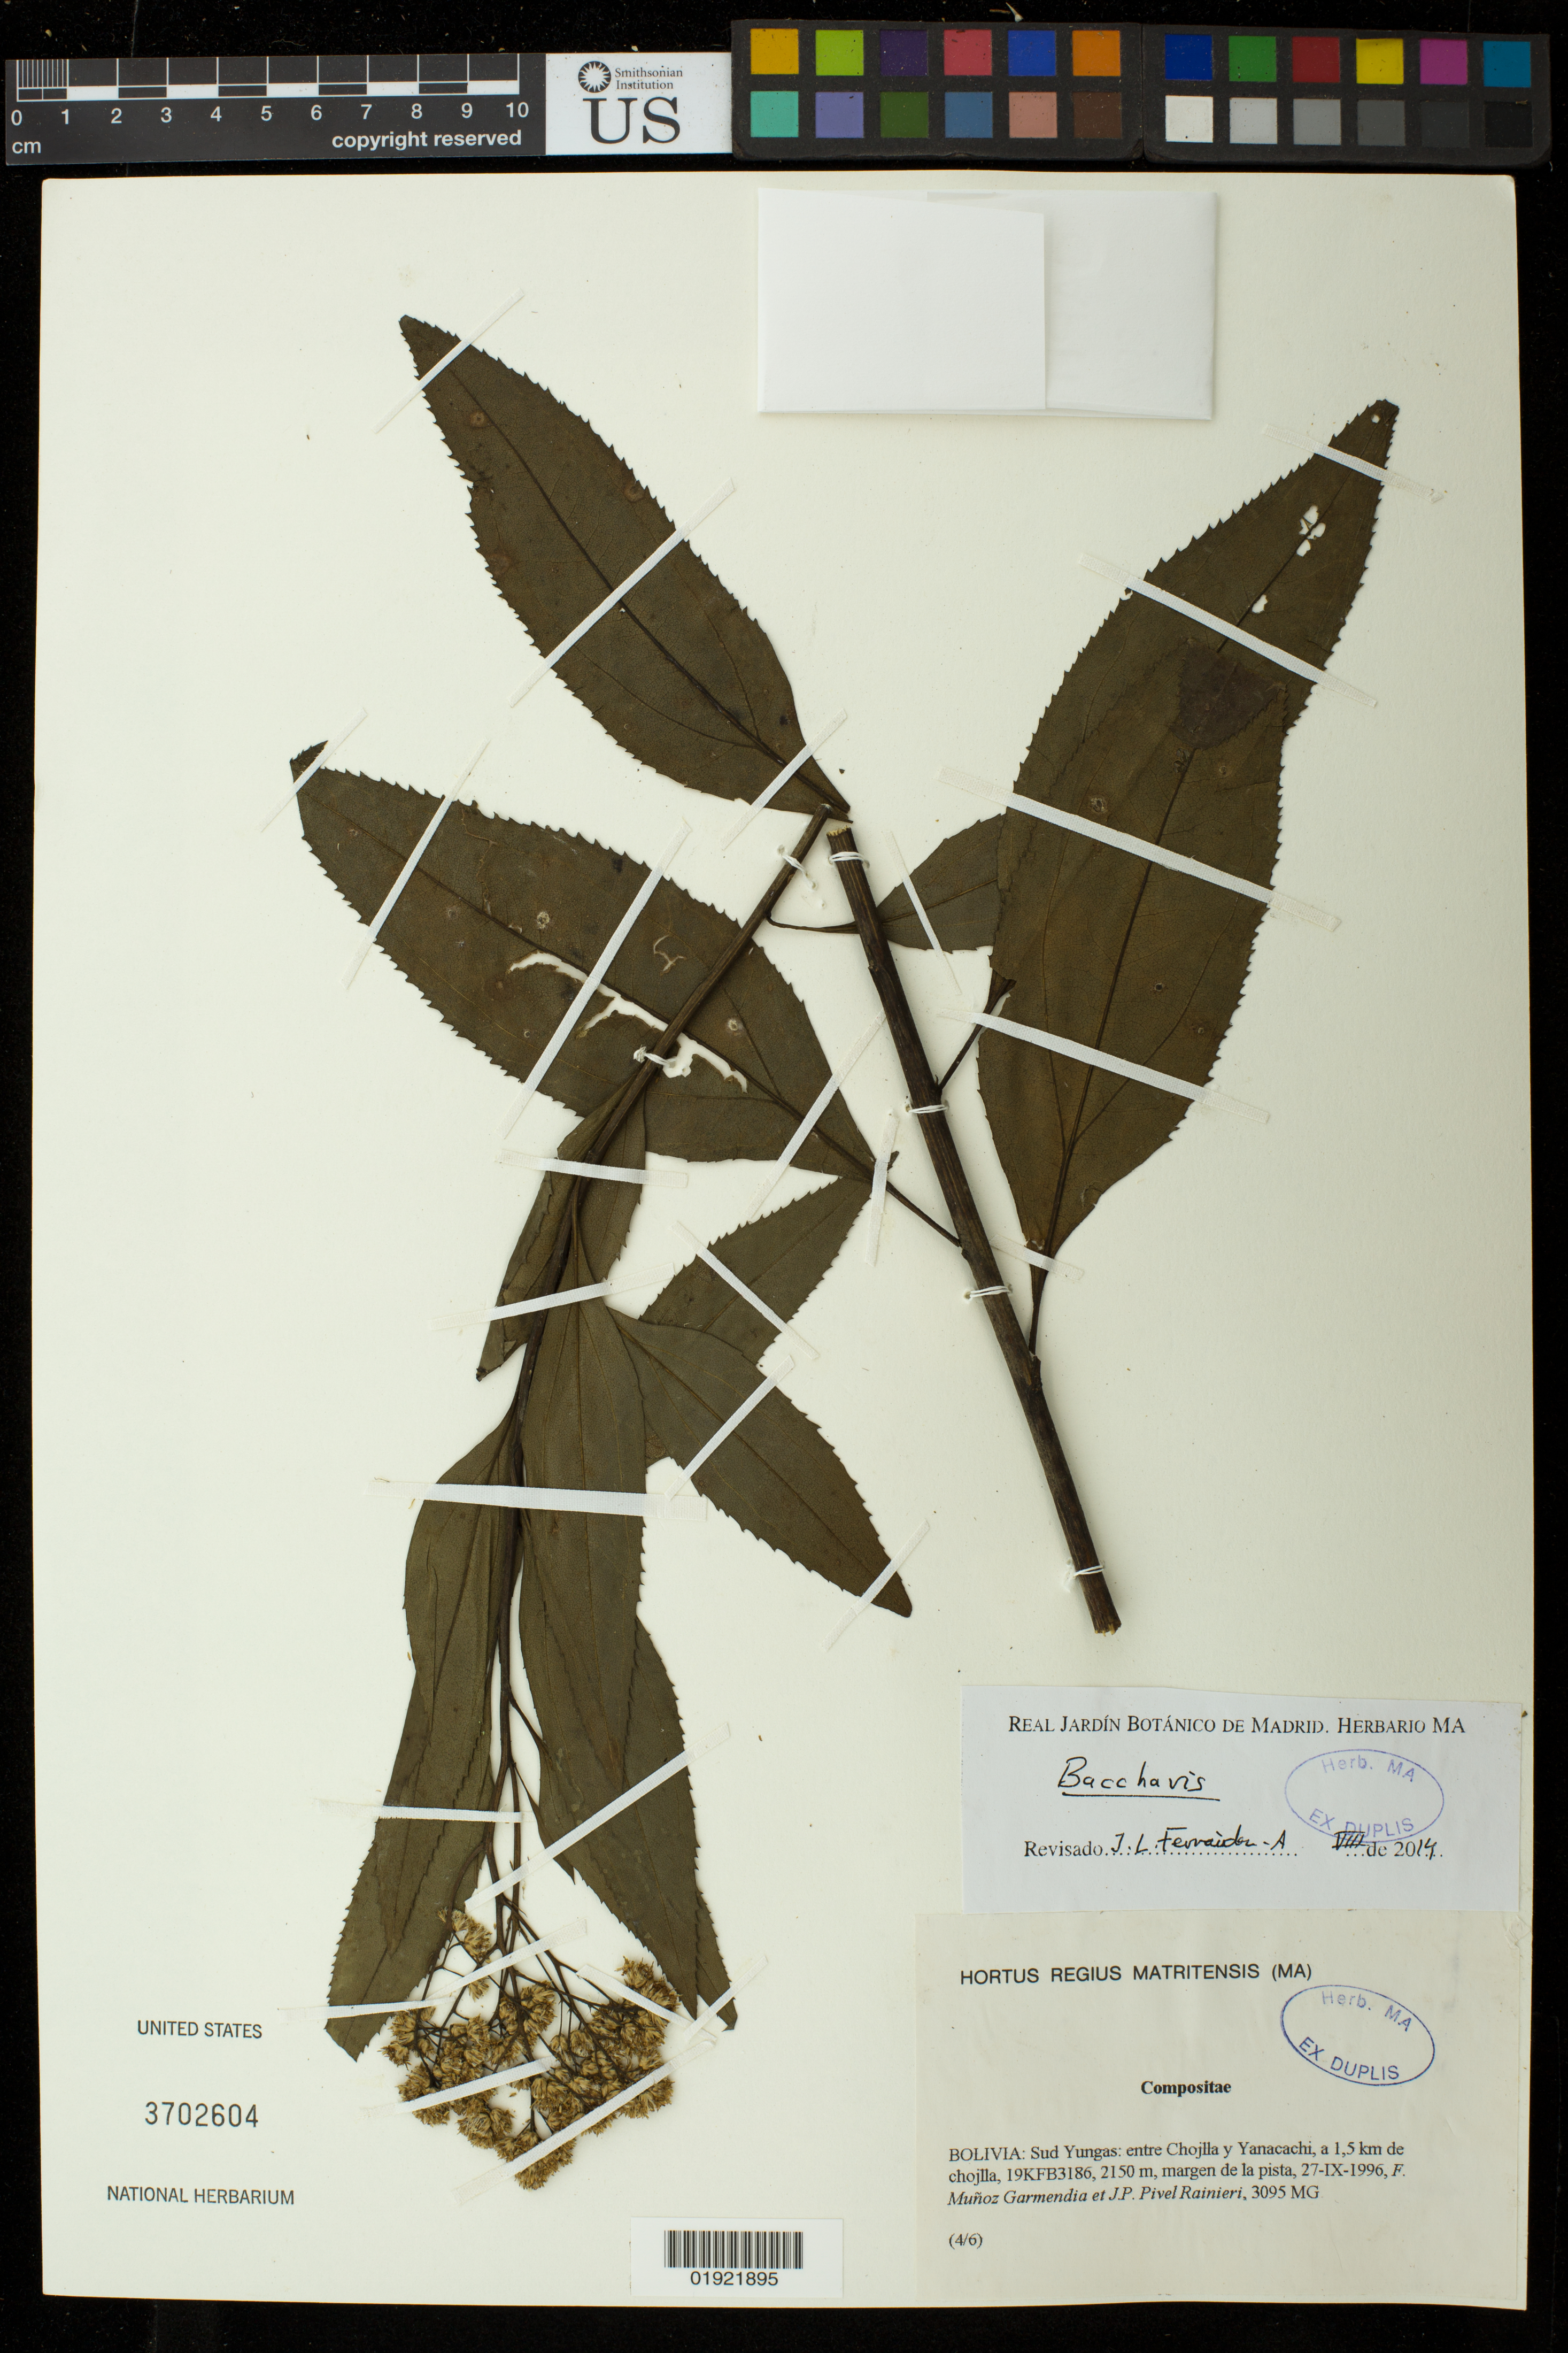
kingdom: Plantae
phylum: Tracheophyta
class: Magnoliopsida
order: Asterales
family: Asteraceae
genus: Baccharis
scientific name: Baccharis sp.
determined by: Fernández-Alonso, J. L.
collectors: F. Muñoz Garmendia & J. Rainieri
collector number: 3095 MG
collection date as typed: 27-IX-1996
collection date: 1996-09-27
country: Bolivia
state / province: La Paz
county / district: Sud Yungas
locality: entre Chojlla y Yanacachi, a 1,5 km de chojlla, 19KFB3186, margen de la pista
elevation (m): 2150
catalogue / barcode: US 3702604